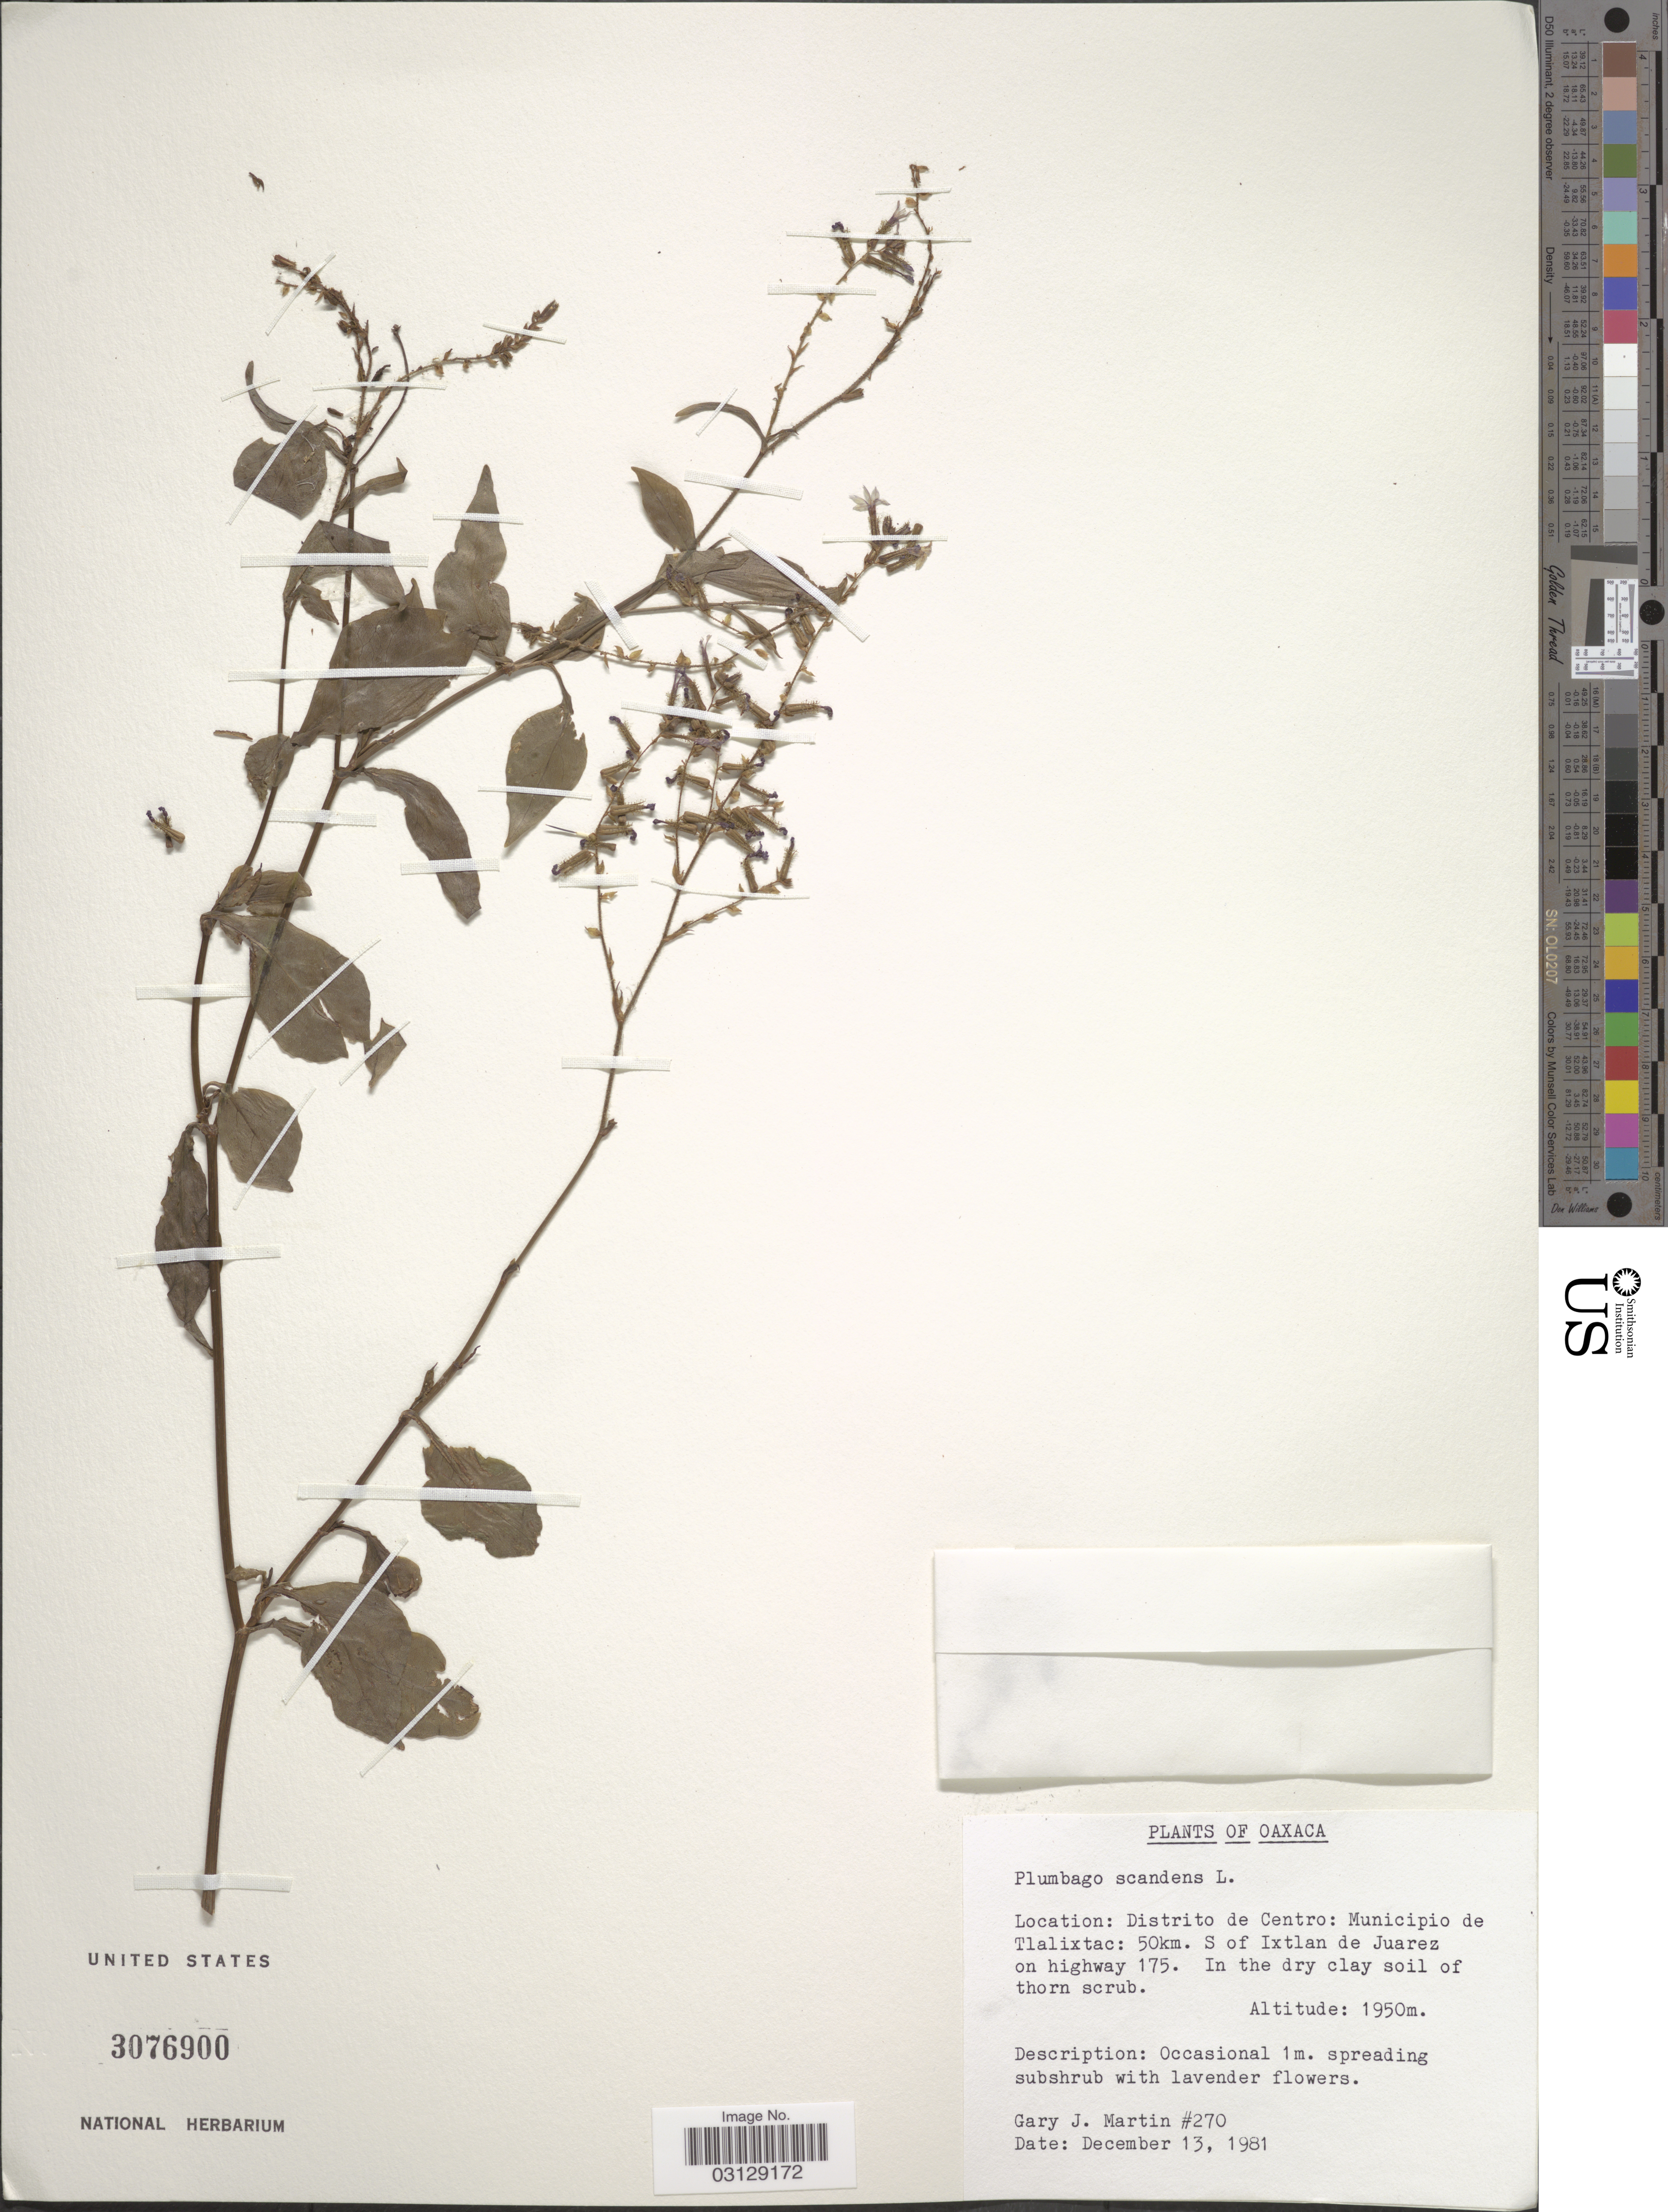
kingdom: Plantae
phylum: Tracheophyta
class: Magnoliopsida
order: Caryophyllales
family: Plumbaginaceae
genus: Plumbago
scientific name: Plumbago scandens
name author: L.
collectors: G. J. Martin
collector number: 270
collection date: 1981-12-13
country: Mexico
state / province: Oaxaca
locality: Distrito de Centro: Municipio de Tlalixtac: 50km. S of Ixtlan de Juarez on highway 175.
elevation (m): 1950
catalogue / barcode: US 3076900